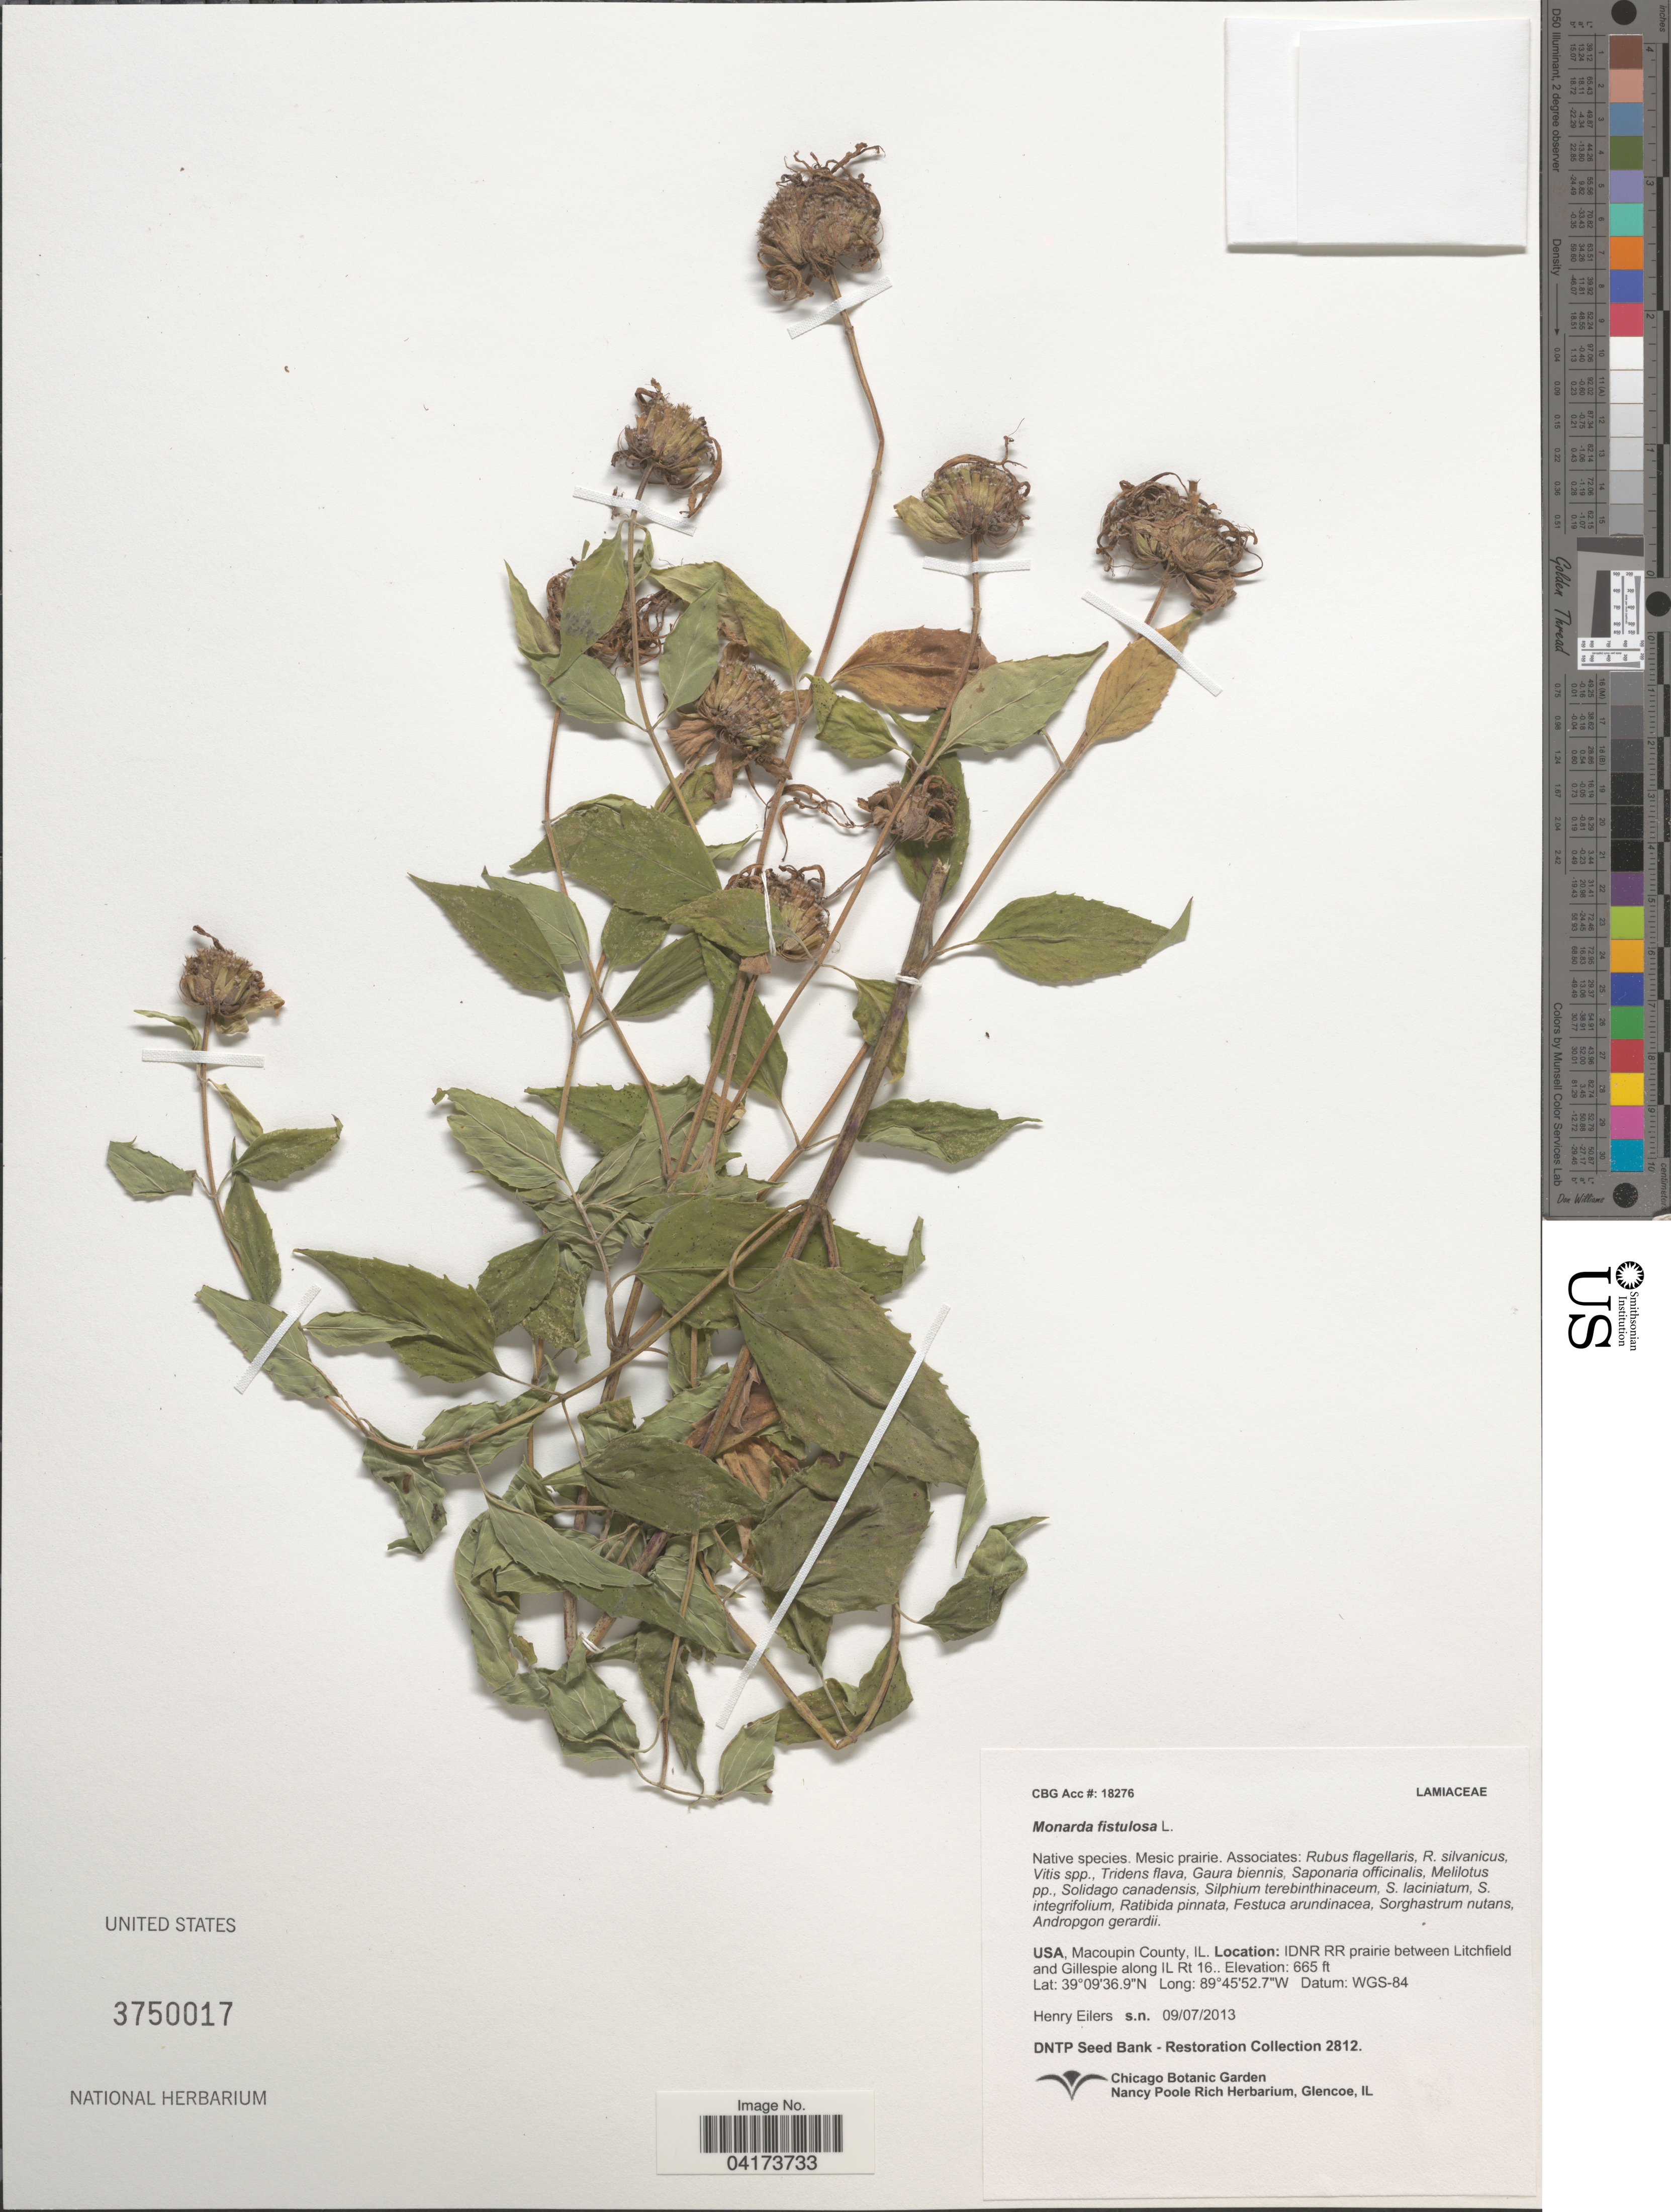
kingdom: Plantae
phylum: Tracheophyta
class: Magnoliopsida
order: Lamiales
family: Lamiaceae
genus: Monarda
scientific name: Monarda fistulosa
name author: L.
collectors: H. Eilers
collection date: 2013-09-07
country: United States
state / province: Illinois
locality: Macoupin County. IDNR RR prairie between Litchfield and Gillespie along IL Rt 16.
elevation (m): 203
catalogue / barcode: US 3750017